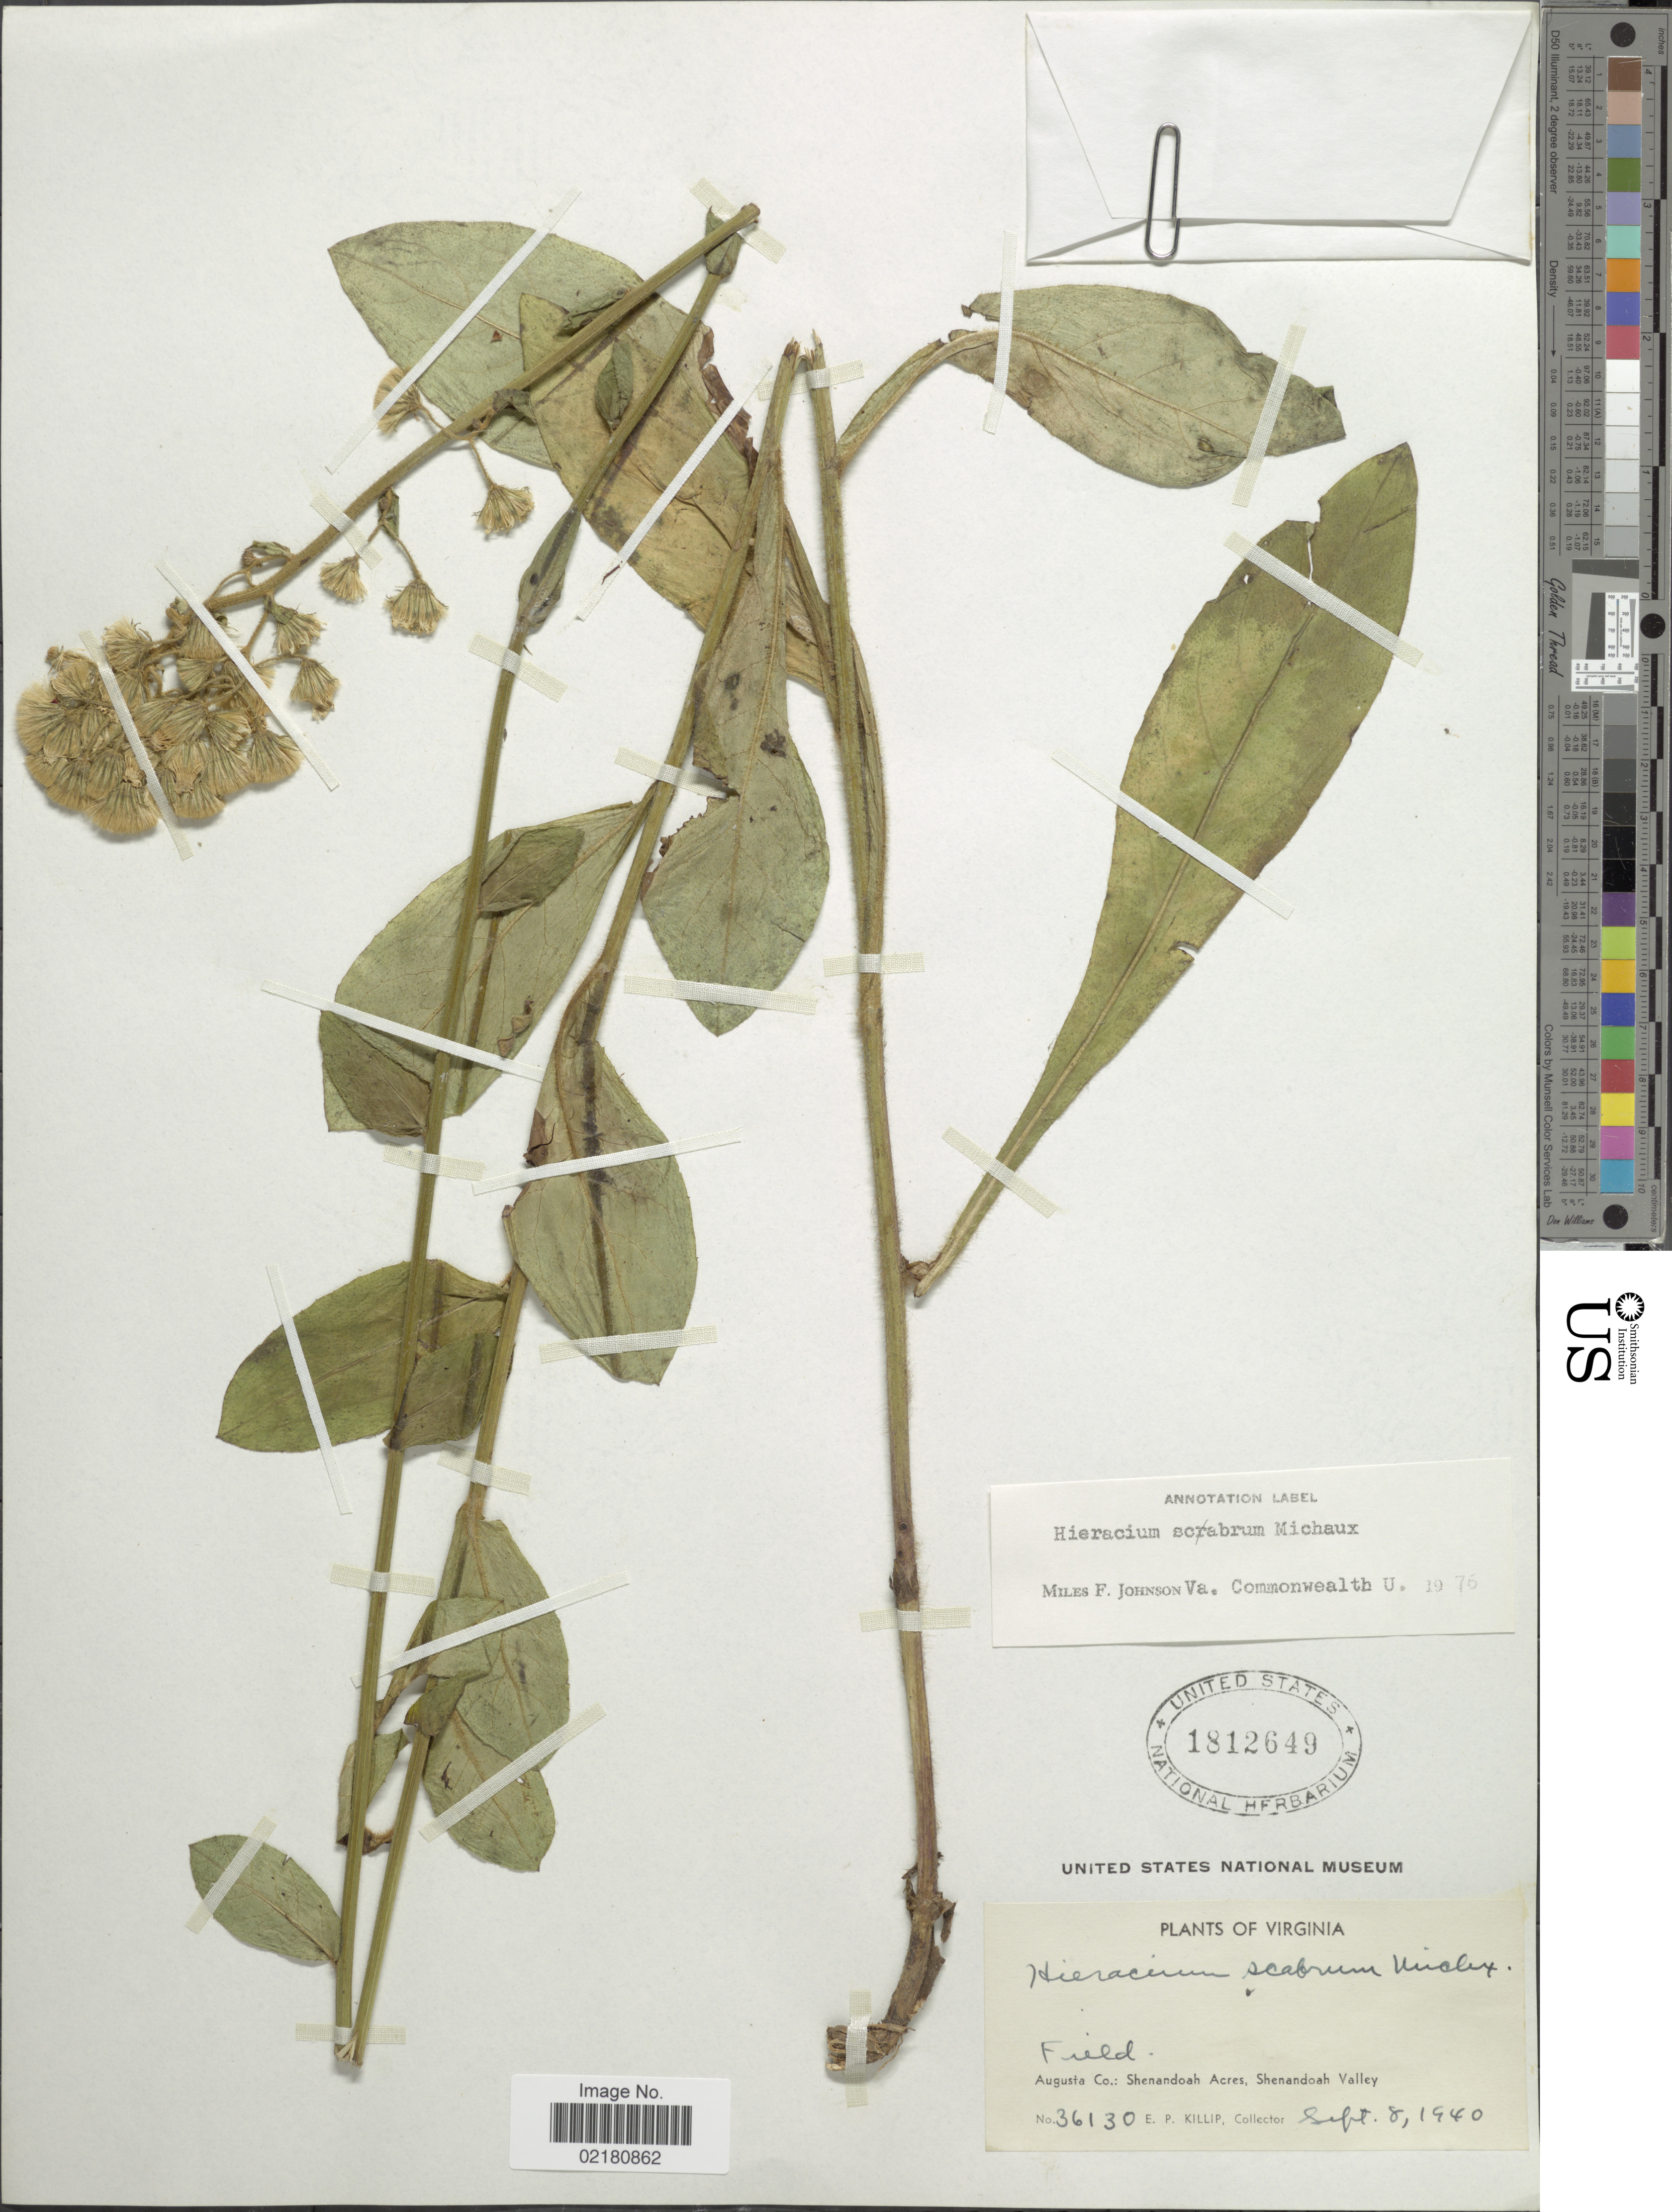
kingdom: Plantae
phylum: Tracheophyta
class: Magnoliopsida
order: Asterales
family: Asteraceae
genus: Pilosella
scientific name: Pilosella verruculata subsp. verruculata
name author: (Link) Soják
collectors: E. P. Killip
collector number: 36130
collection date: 1940-09-08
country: United States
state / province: Virginia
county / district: Augusta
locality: Field. Augusta Co. : Shenandoah Acres, Shenandoah Valley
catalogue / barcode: US 1812649